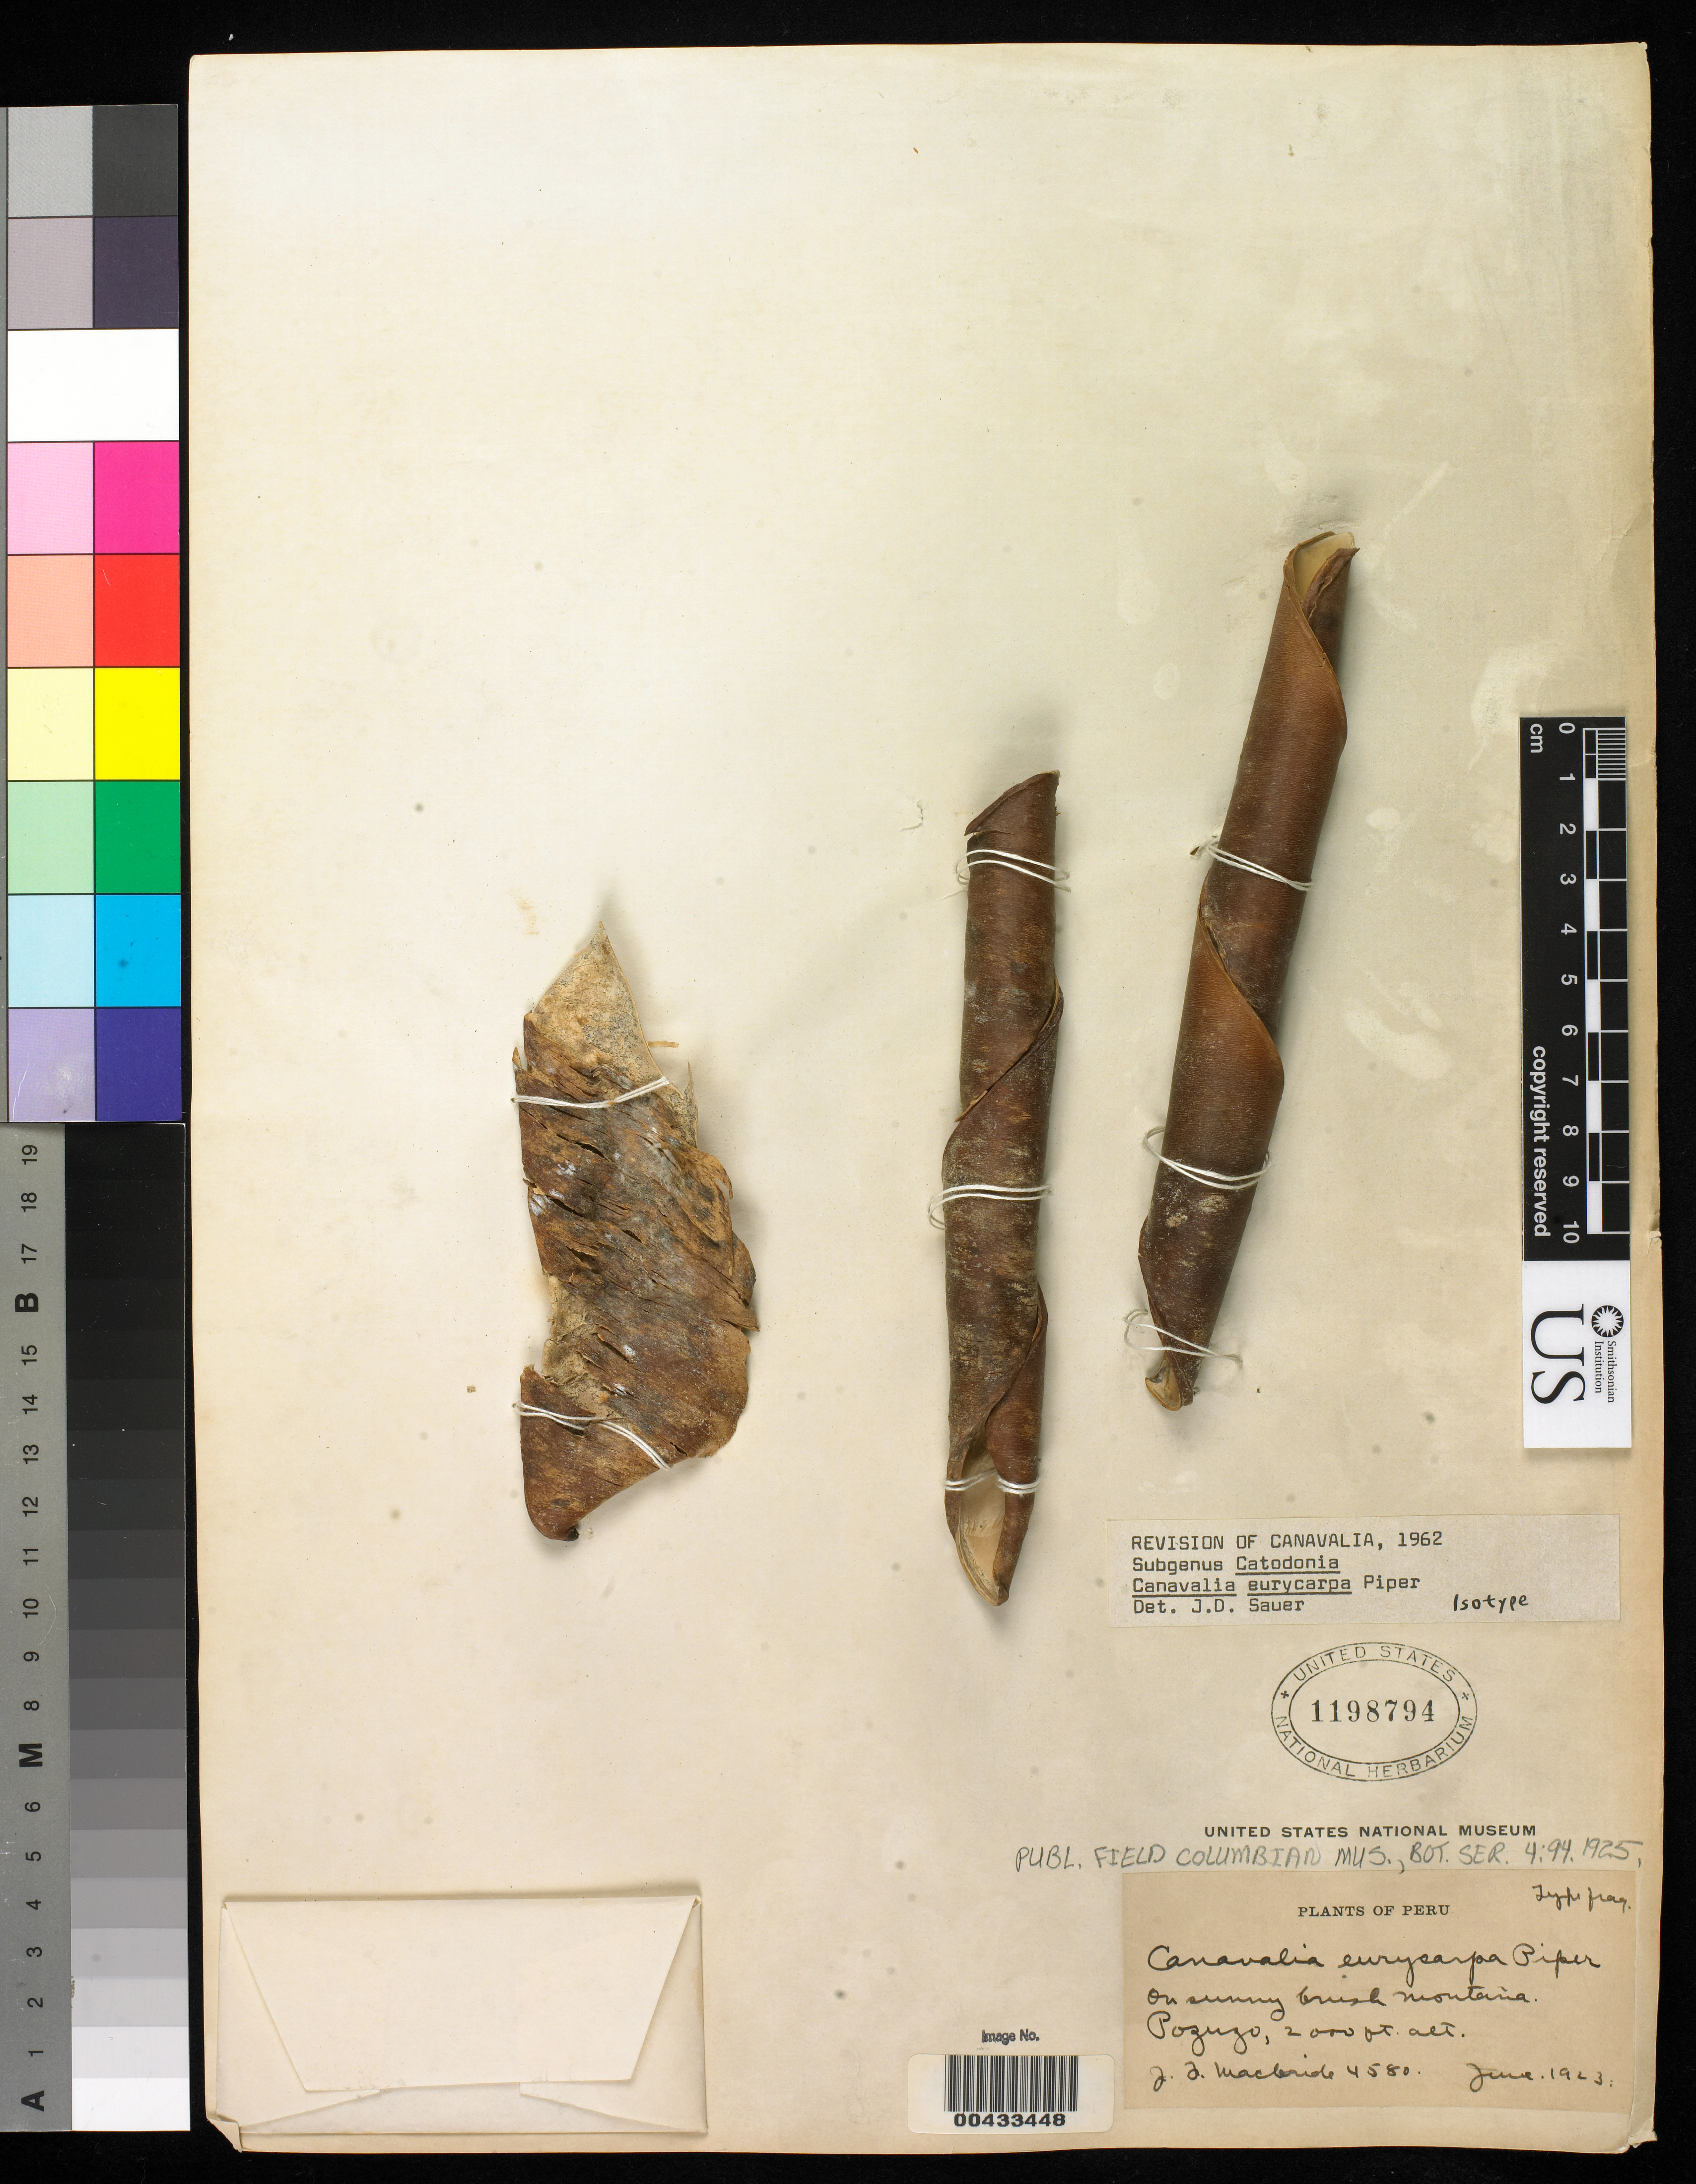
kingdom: Plantae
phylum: Tracheophyta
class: Magnoliopsida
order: Fabales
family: Fabaceae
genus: Canavalia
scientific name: Canavalia eurycarpa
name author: Piper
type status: Isotype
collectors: J. F. Macbride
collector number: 4580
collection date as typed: Jun 1923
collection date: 1923-06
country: Peru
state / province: Pasco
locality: Pozuzo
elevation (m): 610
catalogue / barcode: US 1198794